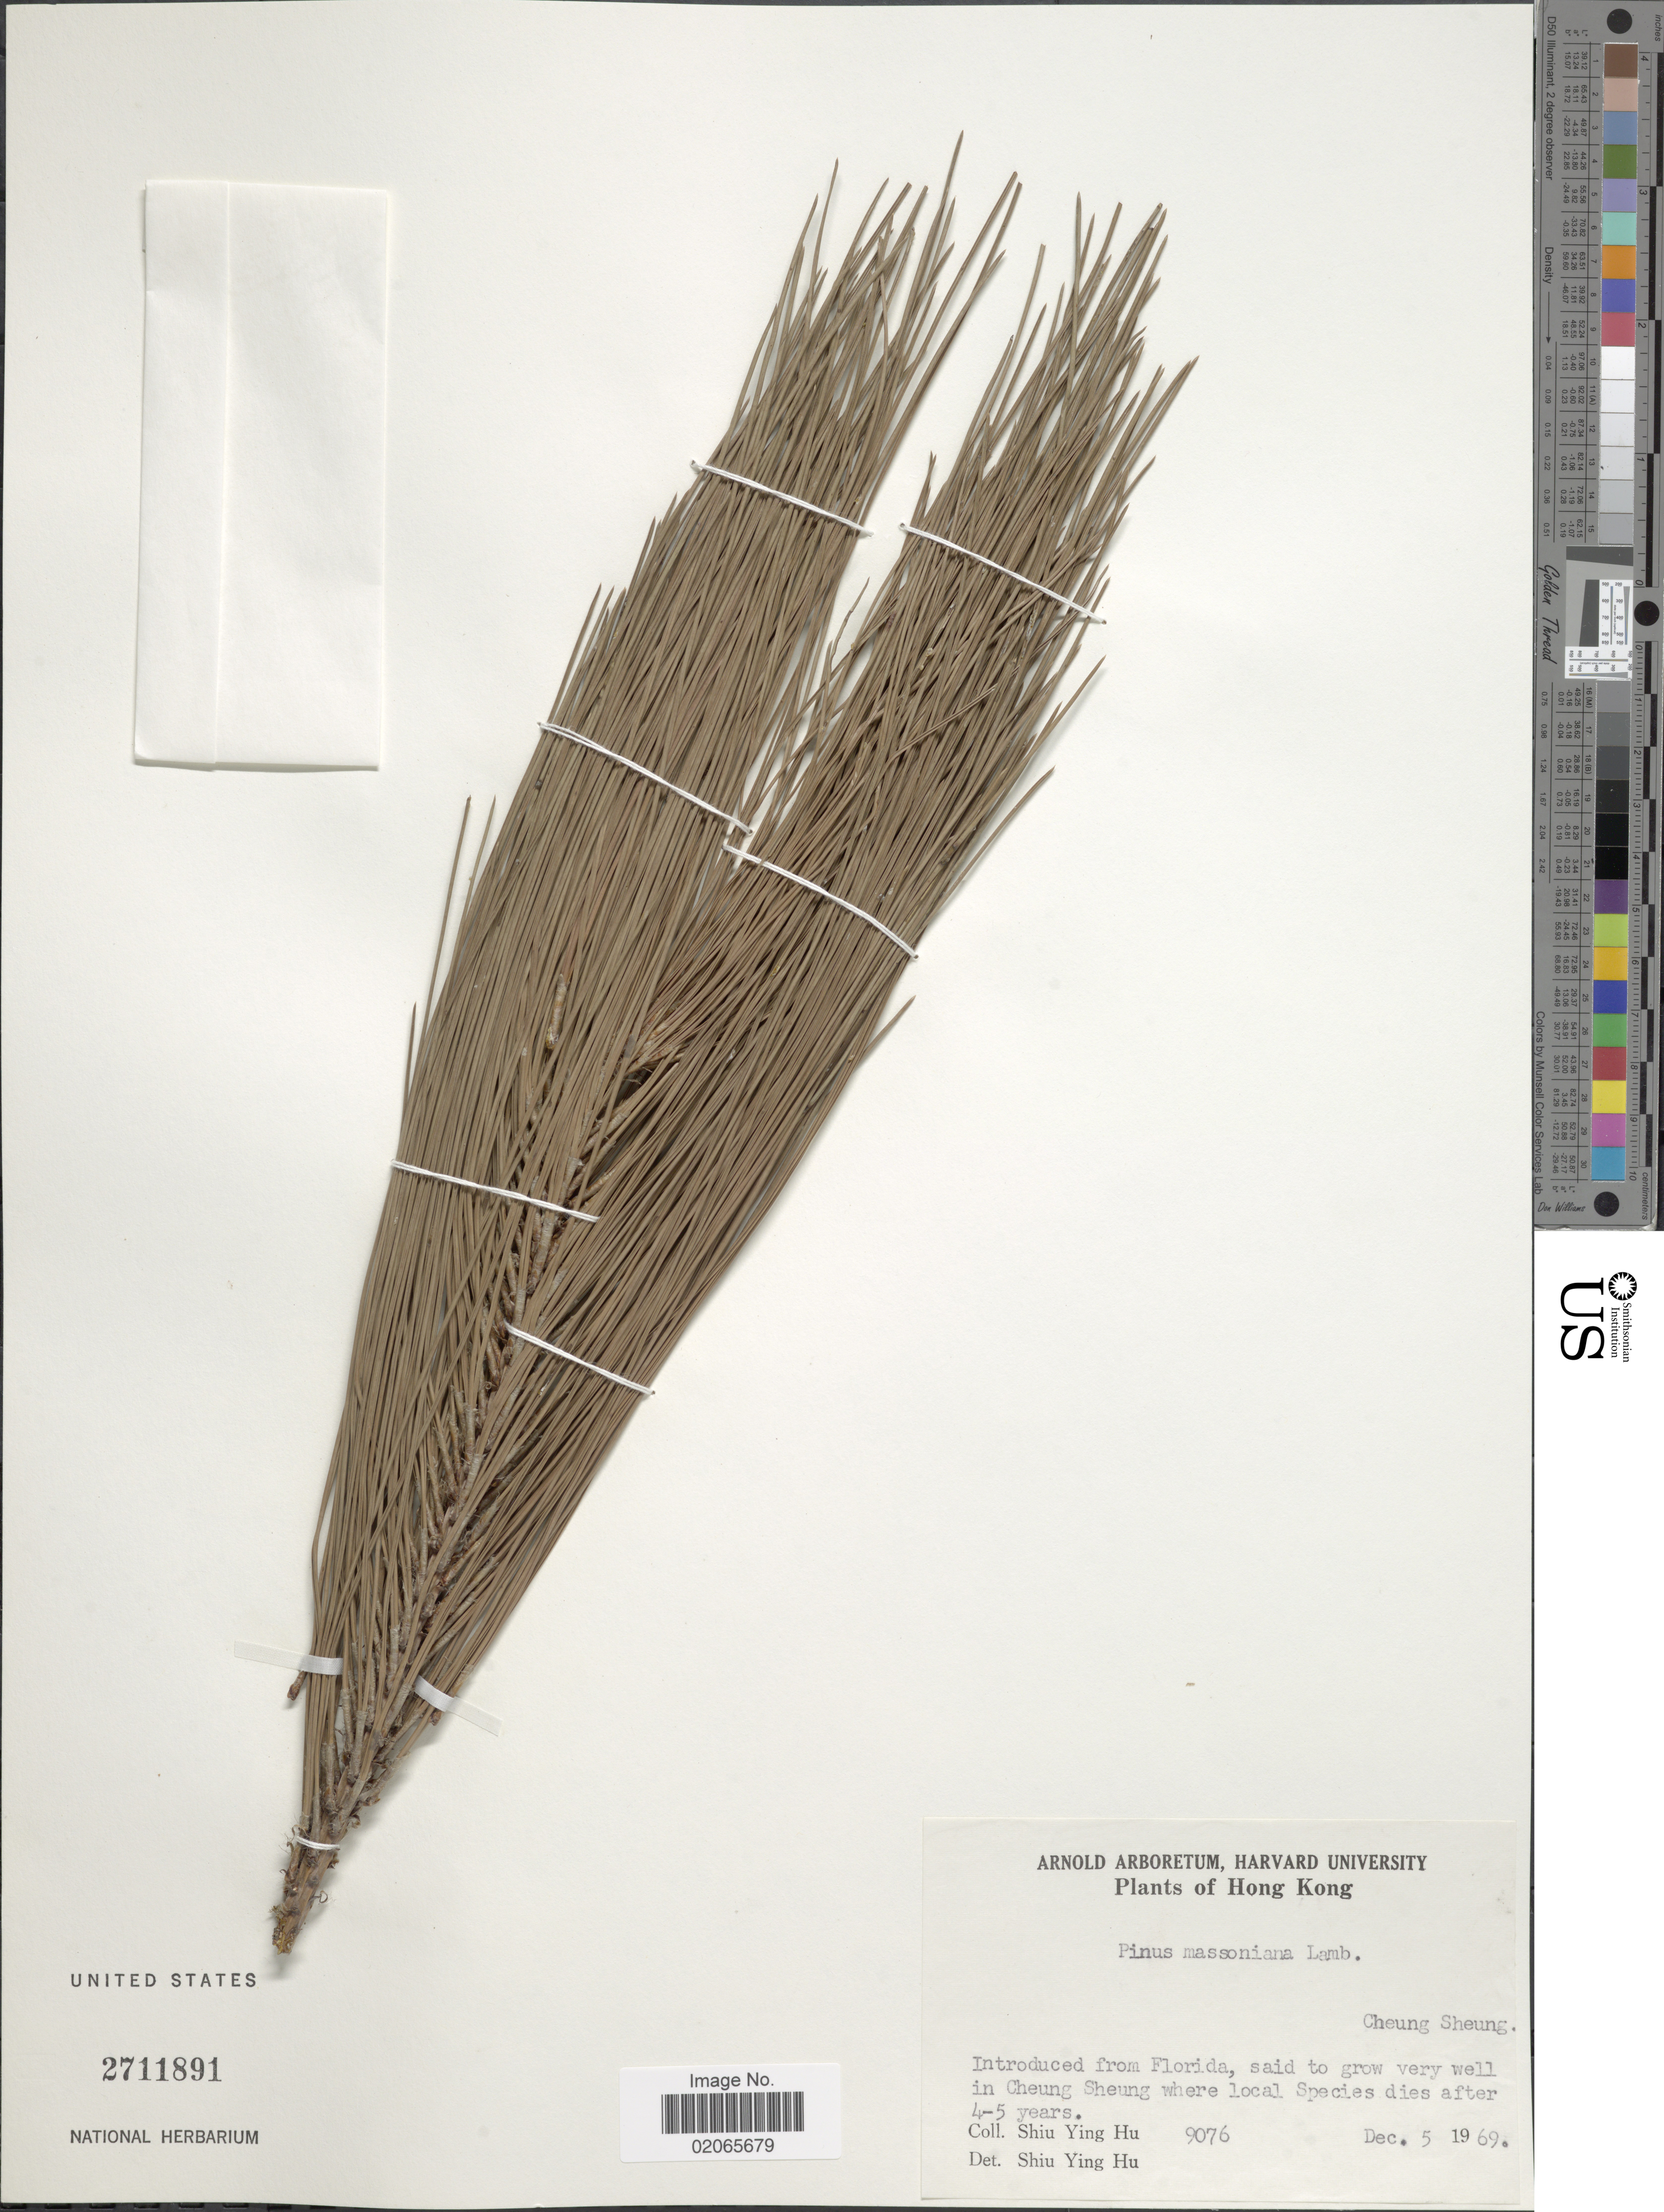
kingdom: Plantae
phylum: Tracheophyta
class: Pinopsida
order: Pinales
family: Pinaceae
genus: Pinus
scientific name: Pinus massoniana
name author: D. Don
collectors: S. Y. Hu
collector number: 9076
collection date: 1969-12-05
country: China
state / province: Hong Kong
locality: Cheung Sheung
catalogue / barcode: US 2711891